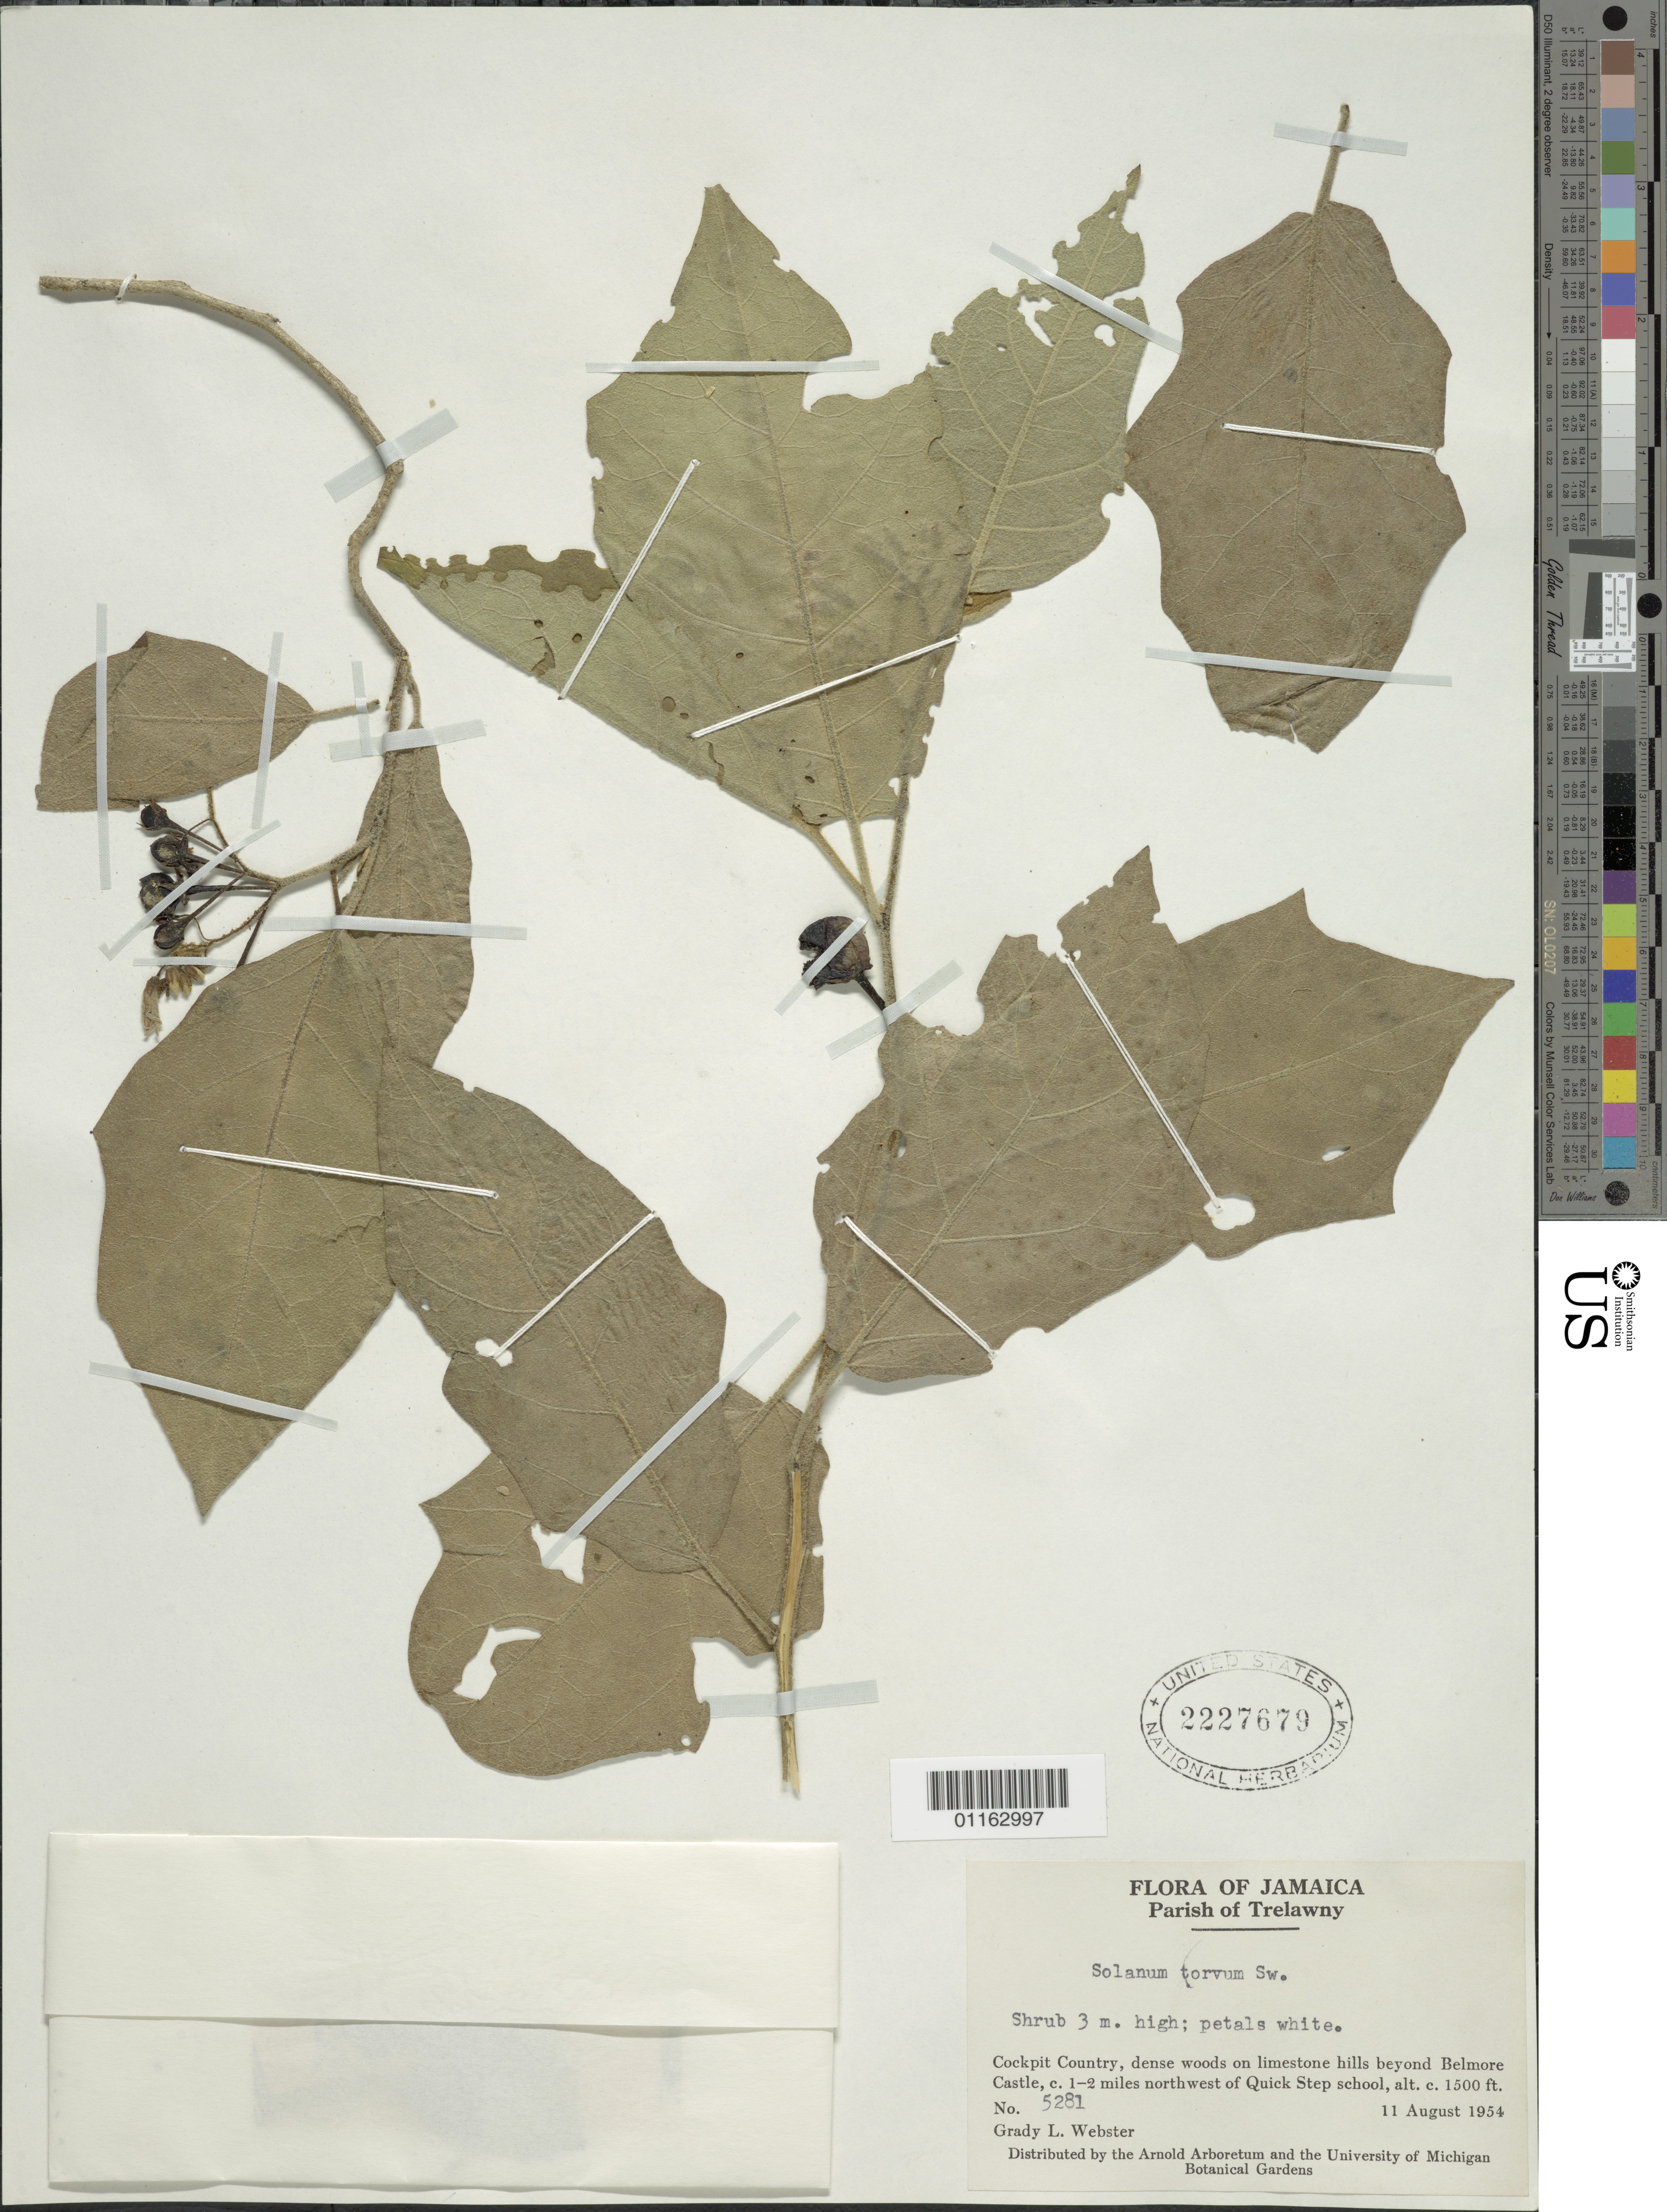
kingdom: Plantae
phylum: Tracheophyta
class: Magnoliopsida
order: Solanales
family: Solanaceae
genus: Solanum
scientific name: Solanum torvum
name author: Sw.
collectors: G. L. Webster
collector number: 5281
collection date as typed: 11 Aug 1954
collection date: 1954-08-11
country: Jamaica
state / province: Trelawny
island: Jamaica I.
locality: Cockpit Country, dense woods on limestone hills beyond Belmore Castle NW of Quick Step school.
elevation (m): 457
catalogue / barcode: US 2227679